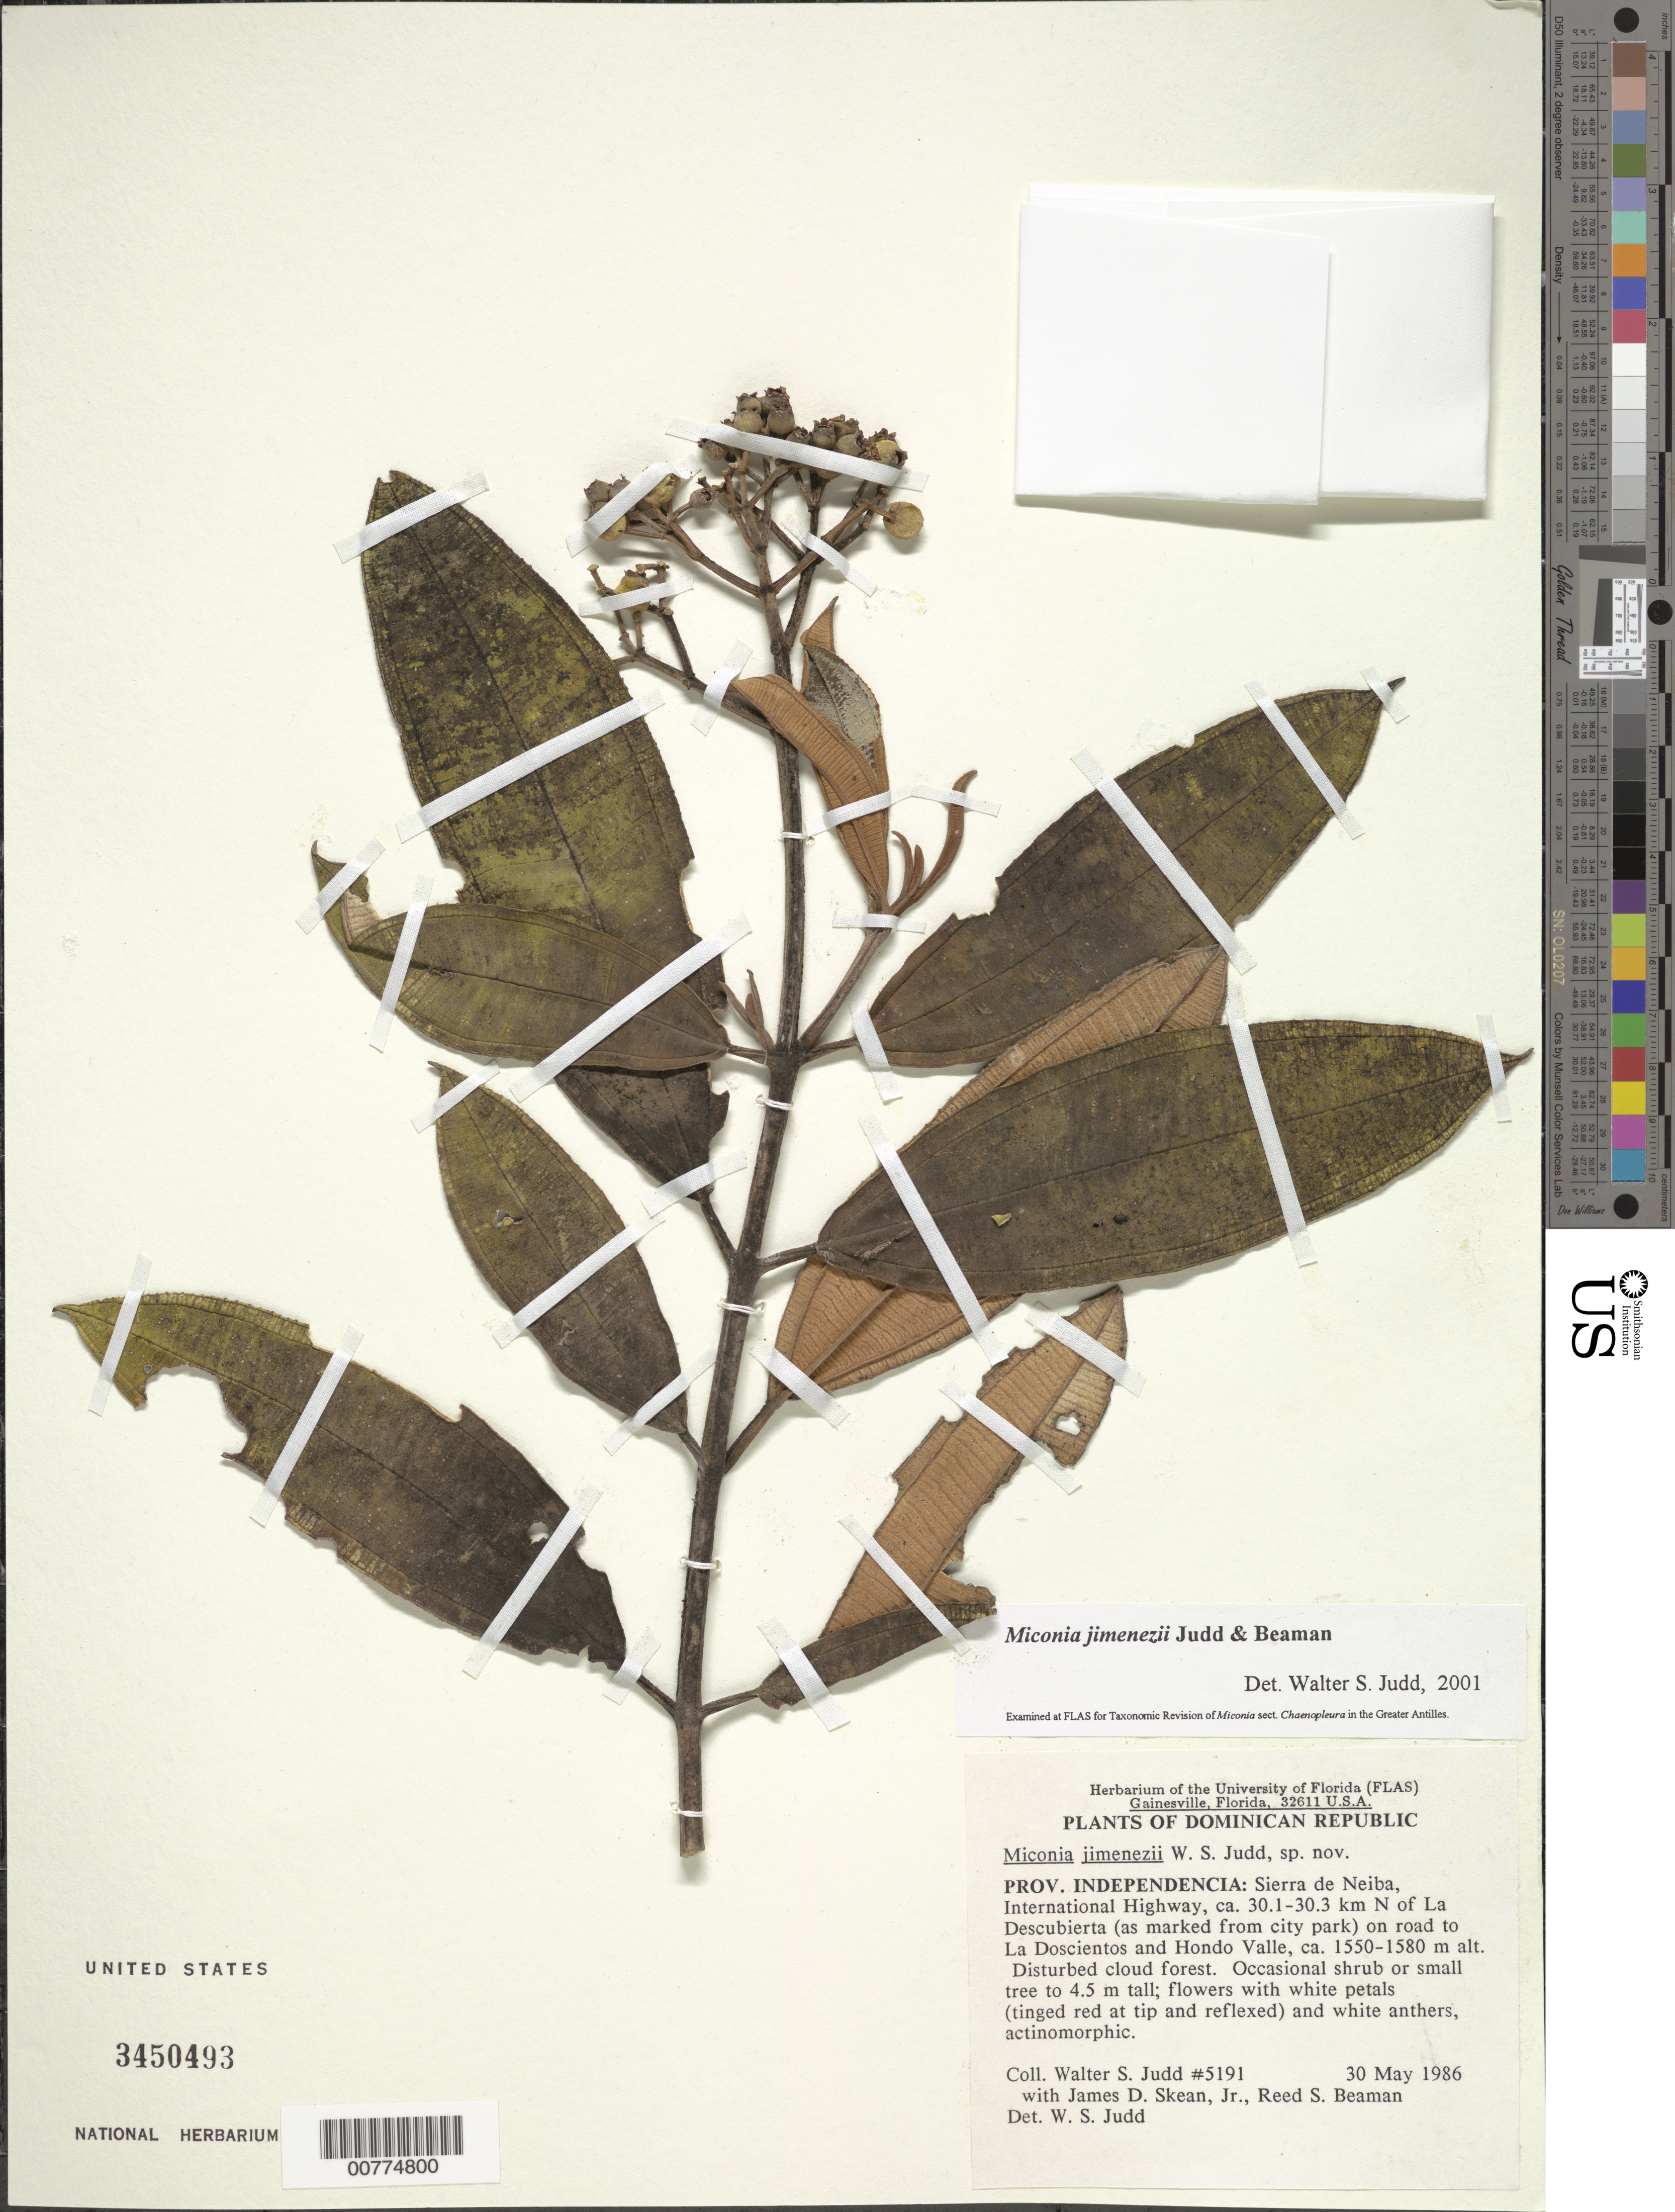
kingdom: Plantae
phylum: Tracheophyta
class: Magnoliopsida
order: Myrtales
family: Melastomataceae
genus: Miconia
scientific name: Miconia jimenezii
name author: Judd & R.S. Beaman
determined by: Judd, Walter S.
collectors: W. S. Judd, J. D. Skean & R. S. Beaman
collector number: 5191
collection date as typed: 30 May 1986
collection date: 1986-05-30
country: Dominican Republic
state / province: Independencia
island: Hispaniola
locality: Sierra de Neiba, International Highway, 30.1-30.3 km N of La Descubierta (as marked from city park) on road to La Doscientos and Hondo Valle.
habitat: Disturbed cloud forest.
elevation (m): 1550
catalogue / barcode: US 3450493